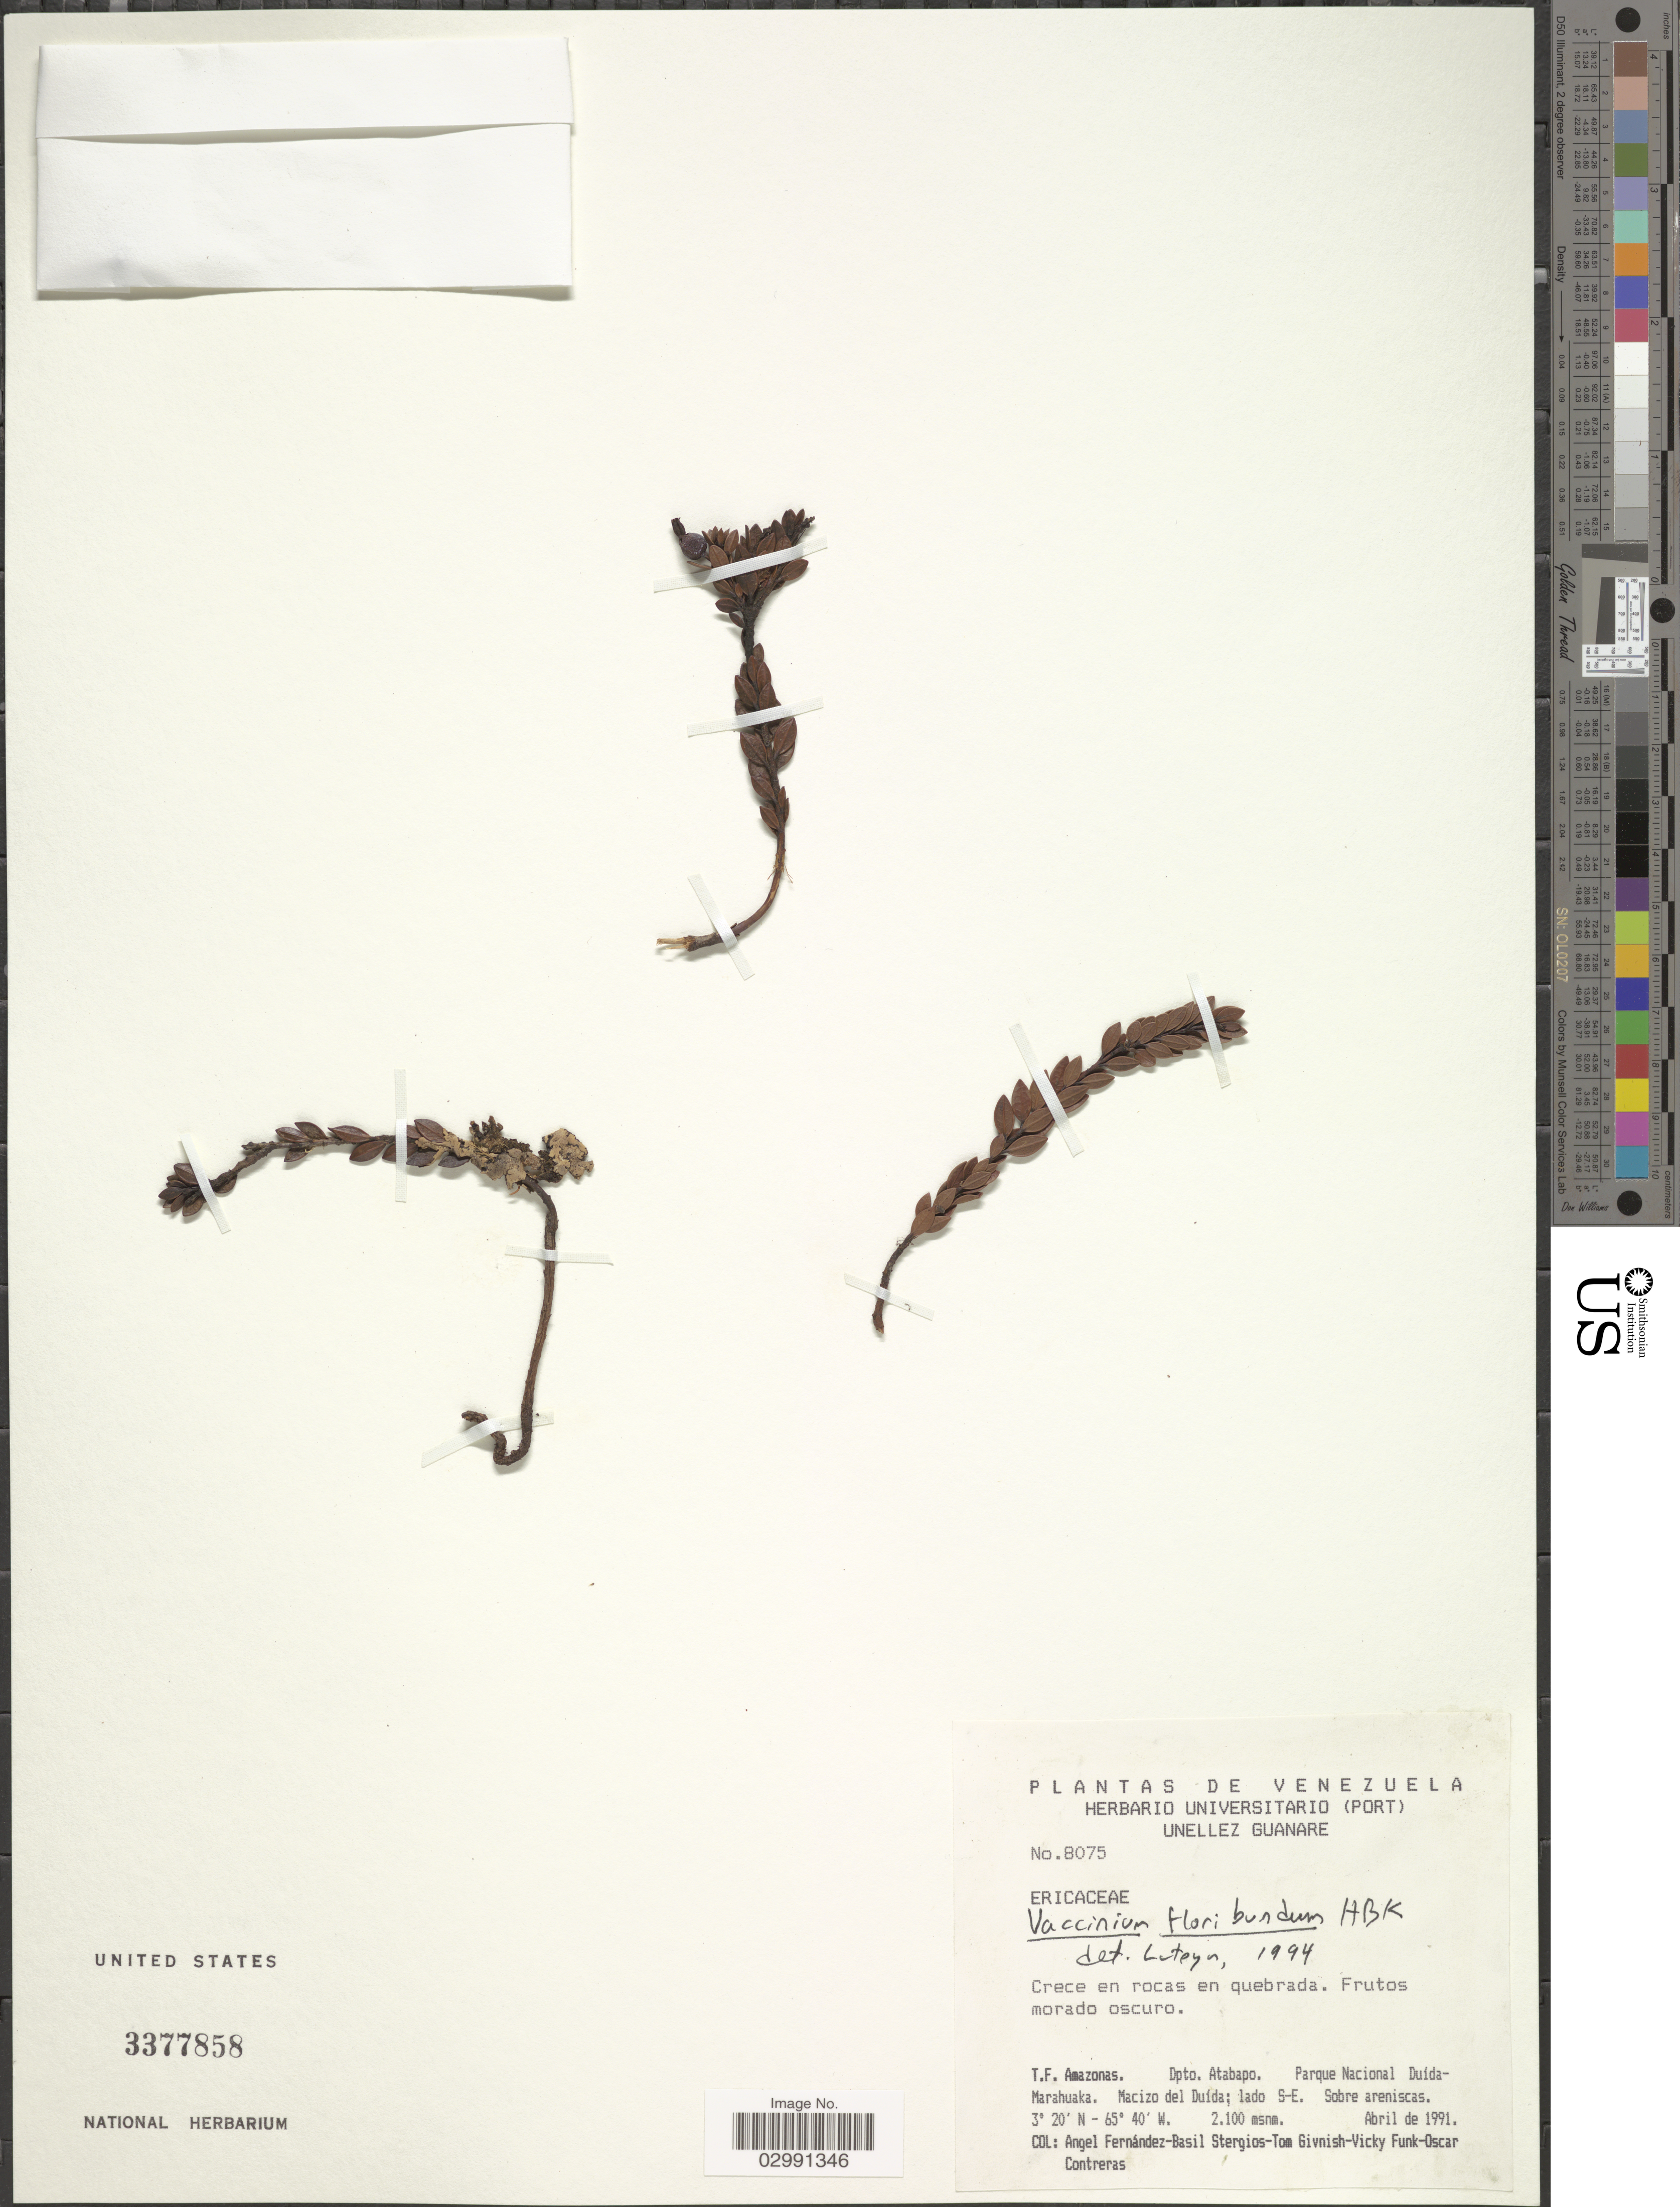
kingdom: Plantae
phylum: Tracheophyta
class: Magnoliopsida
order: Ericales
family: Ericaceae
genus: Vaccinium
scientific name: Vaccinium floribundum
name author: Kunth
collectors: A. Fernández, B. G. Stergios, T. J. Givnish, V. Funk & O. Contreras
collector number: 8075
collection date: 1991-04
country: Venezuela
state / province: Amazonas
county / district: Atabapo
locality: Parque Nacional Duída-Marahuaka, Macizo del Duída, lado SE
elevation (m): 2100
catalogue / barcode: US 3377858